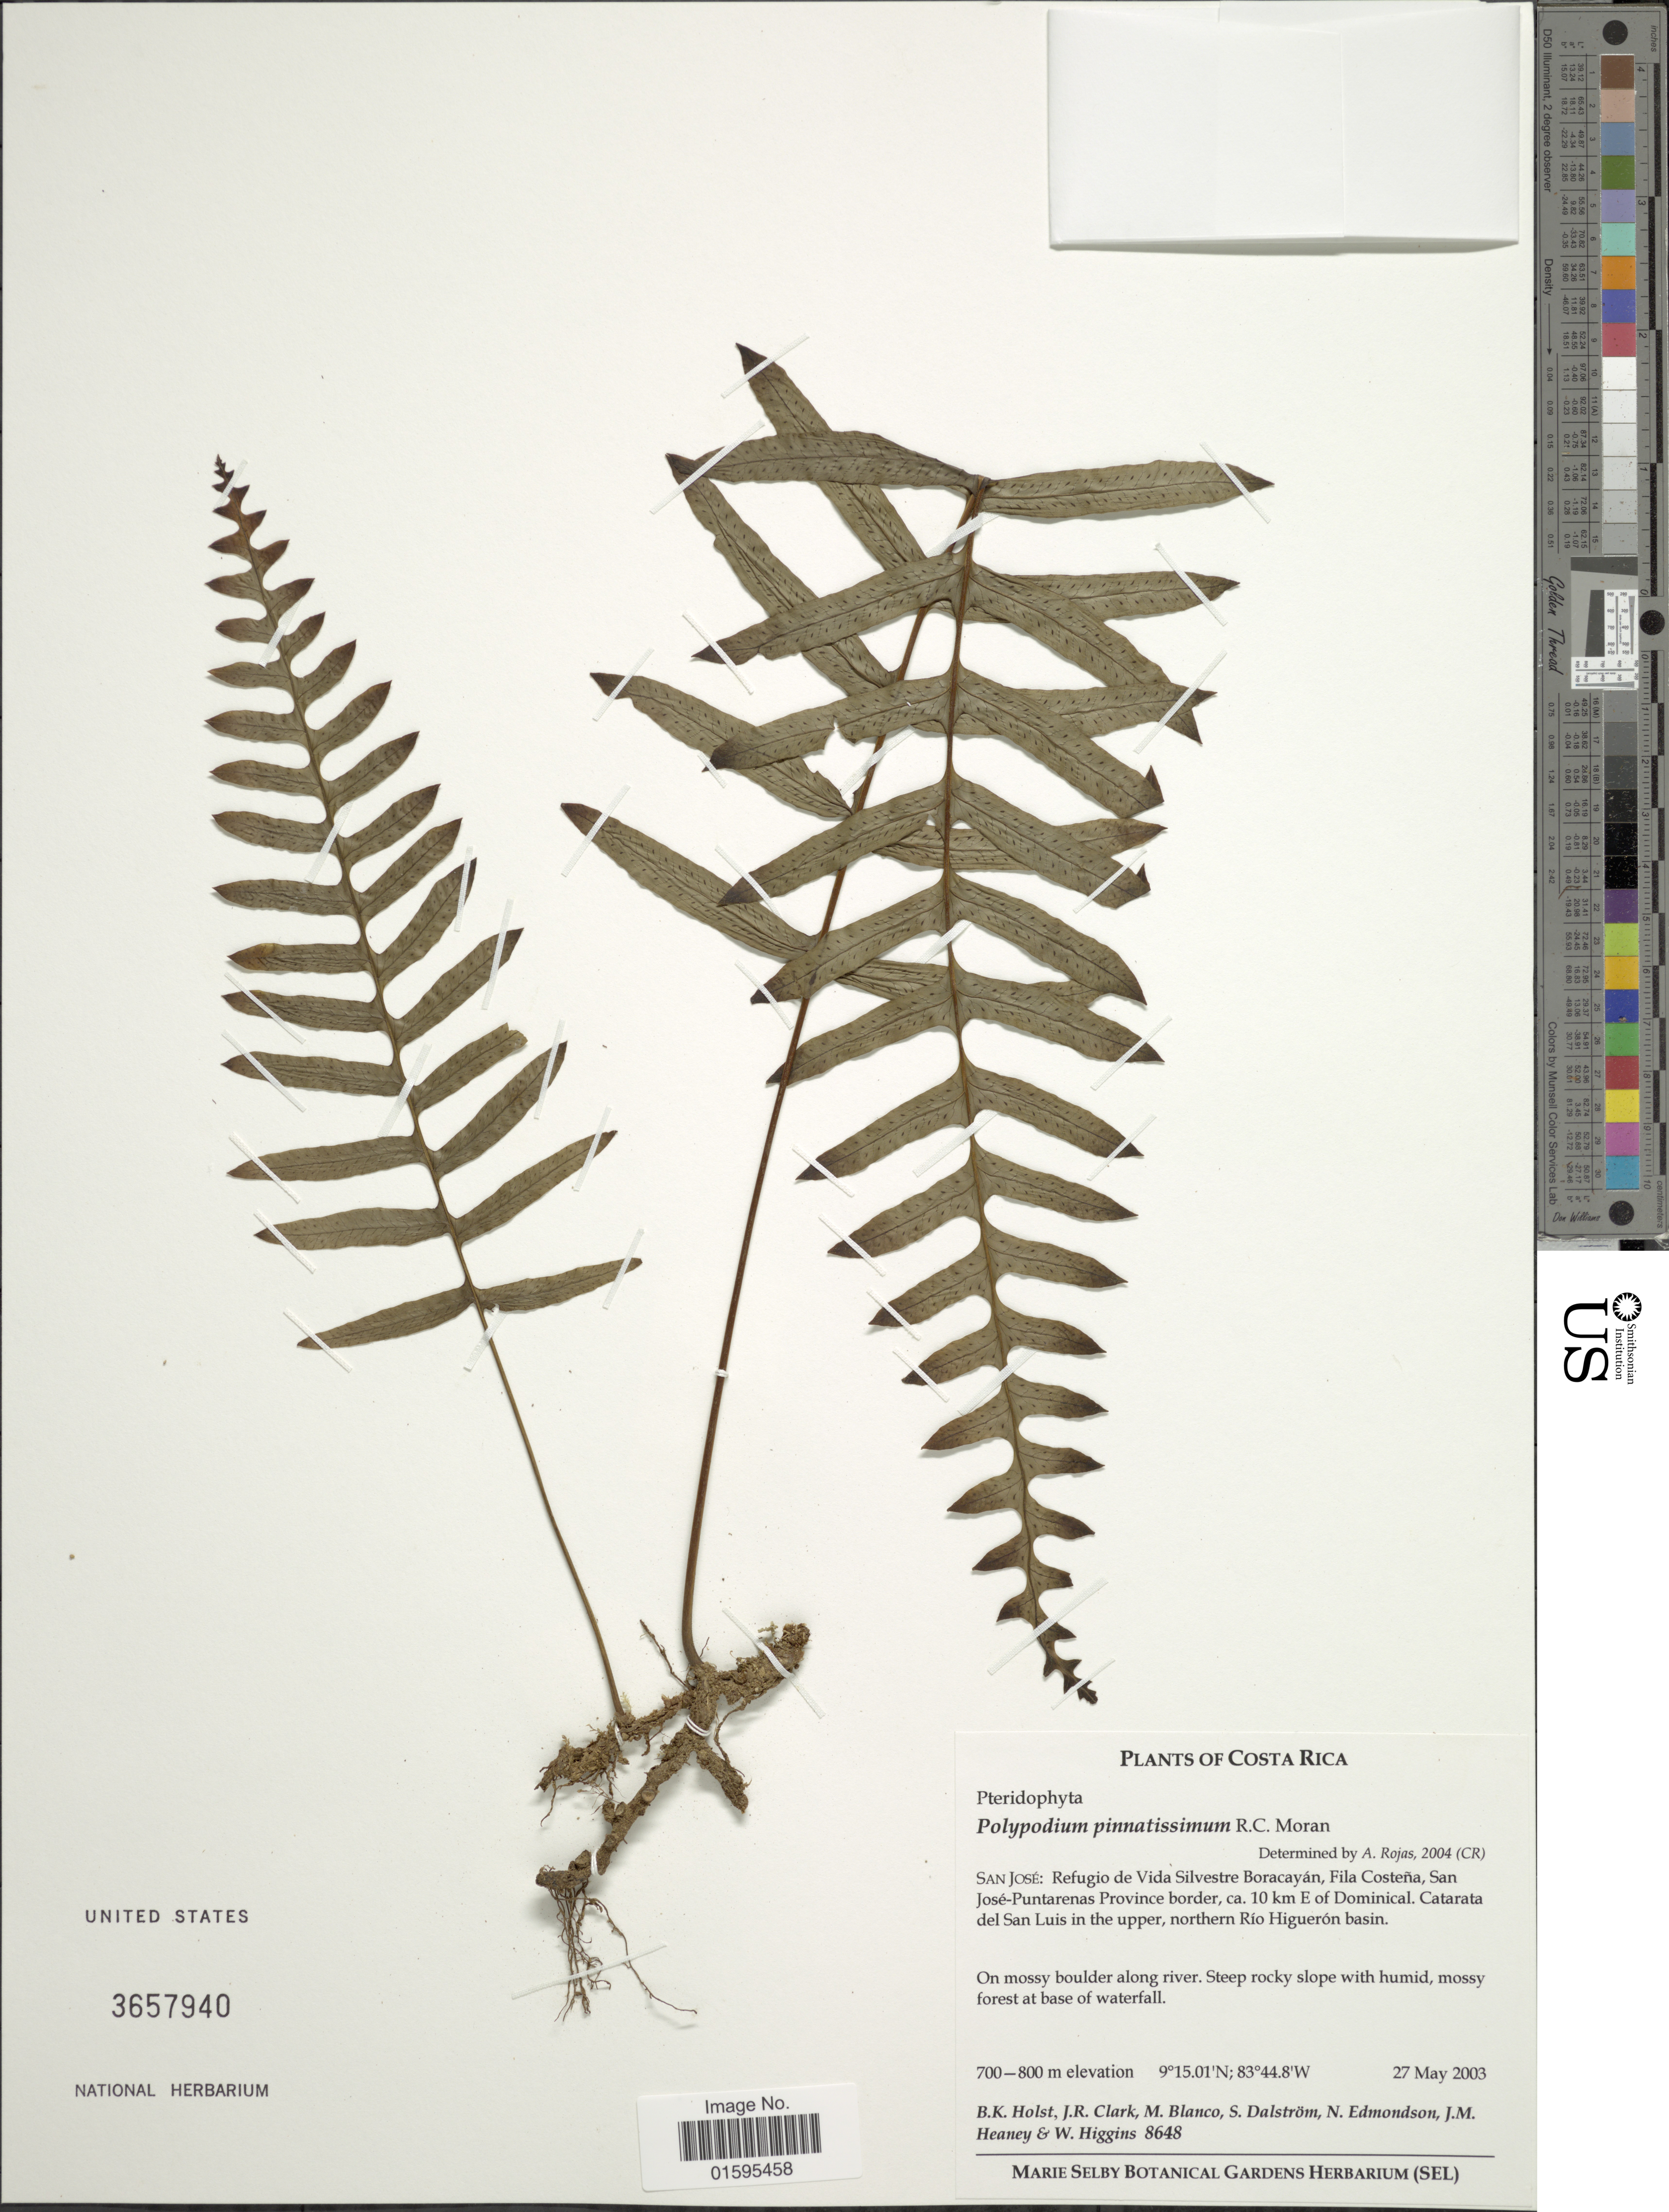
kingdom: Plantae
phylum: Tracheophyta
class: Polypodiopsida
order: Polypodiales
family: Polypodiaceae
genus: Polypodium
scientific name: Polypodium pinnatissimum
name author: R.C. Moran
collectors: B. Holst, J. R. Clark, M. Blanco, S. Dalström & et al.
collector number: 8648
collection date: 2003-05-27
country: Costa Rica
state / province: San José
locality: Refugio de Vida Silvestre Boracayán, Fila Costeña, San José-Puntarenas Province border, ca. 10 km E of Dominical. Catarata del San Luis in the upper, northern Río Huguerón basin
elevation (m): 700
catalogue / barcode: US 3657940